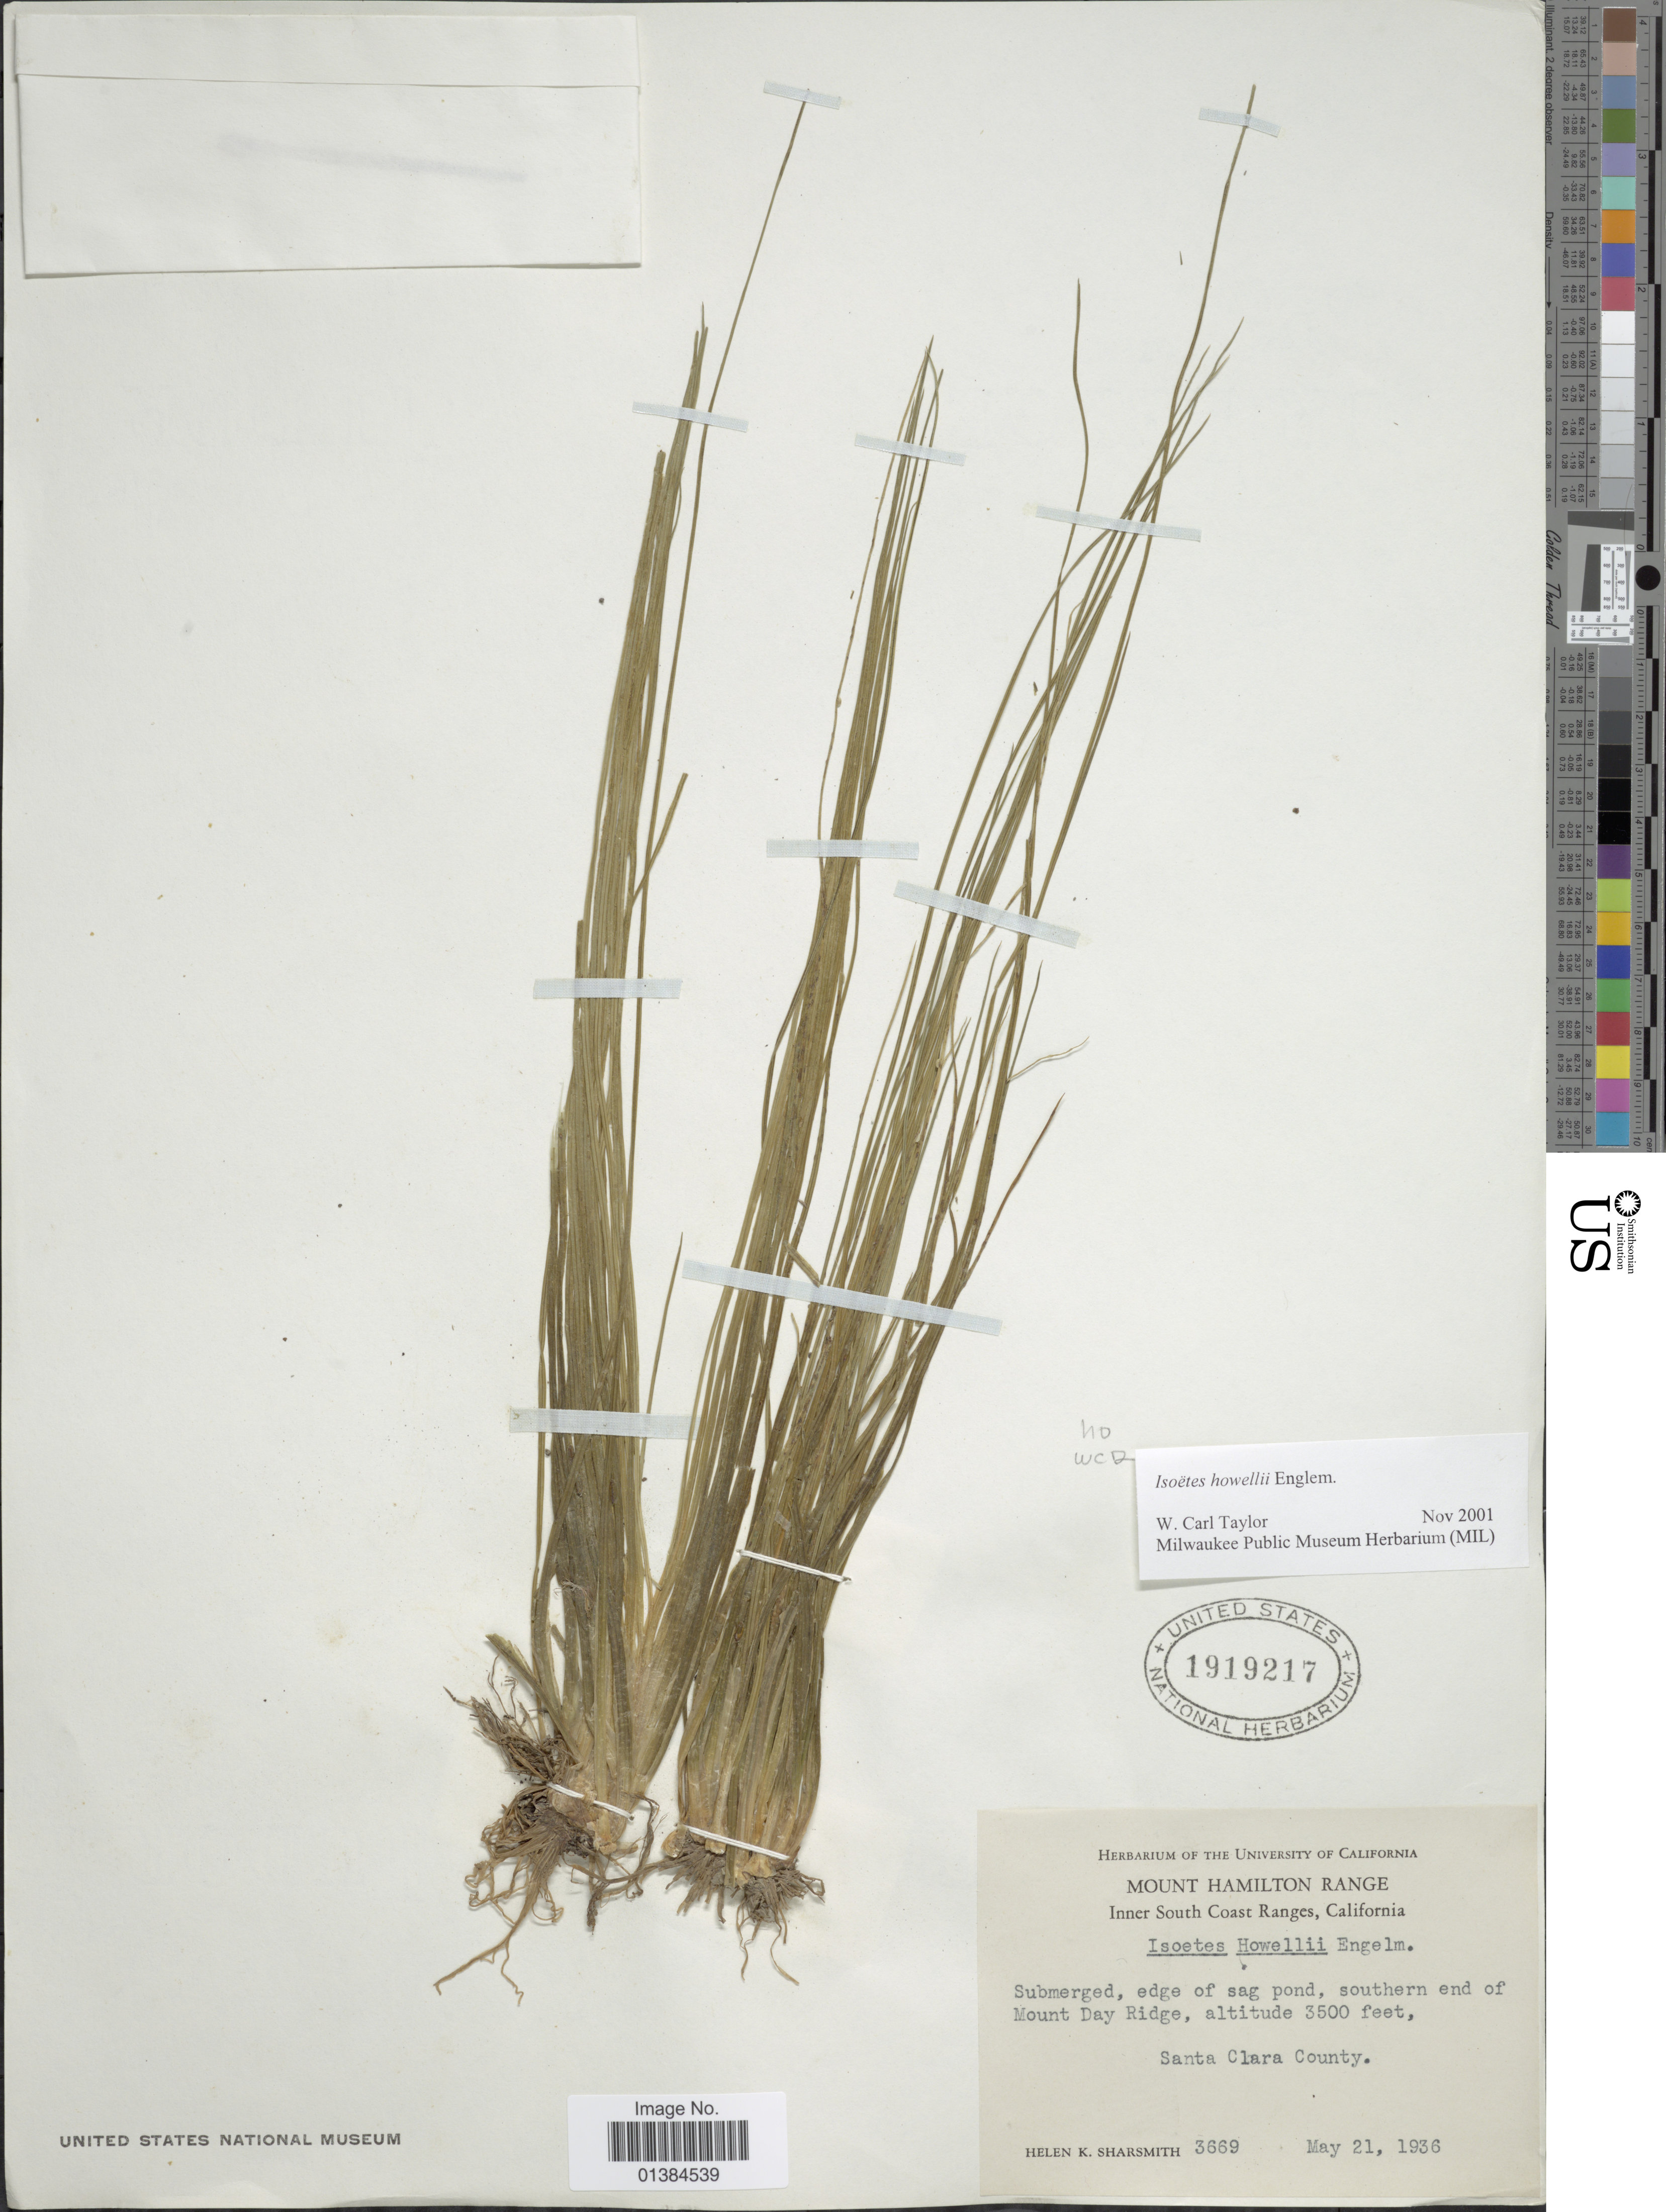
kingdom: Plantae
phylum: Tracheophyta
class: Lycopodiopsida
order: Isoetales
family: Isoetaceae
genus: Isoetes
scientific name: Isoetes howellii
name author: Engelm.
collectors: H. Sharsmith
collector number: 3669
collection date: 1936-05-21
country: United States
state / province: California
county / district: Santa Clara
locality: Mount Hamilton Range. Inner South Coast Ranges. Submerged, edge of sag pond, southern end of Mount Day Ridge, Santa Clara County.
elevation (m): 1067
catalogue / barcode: US 1919217